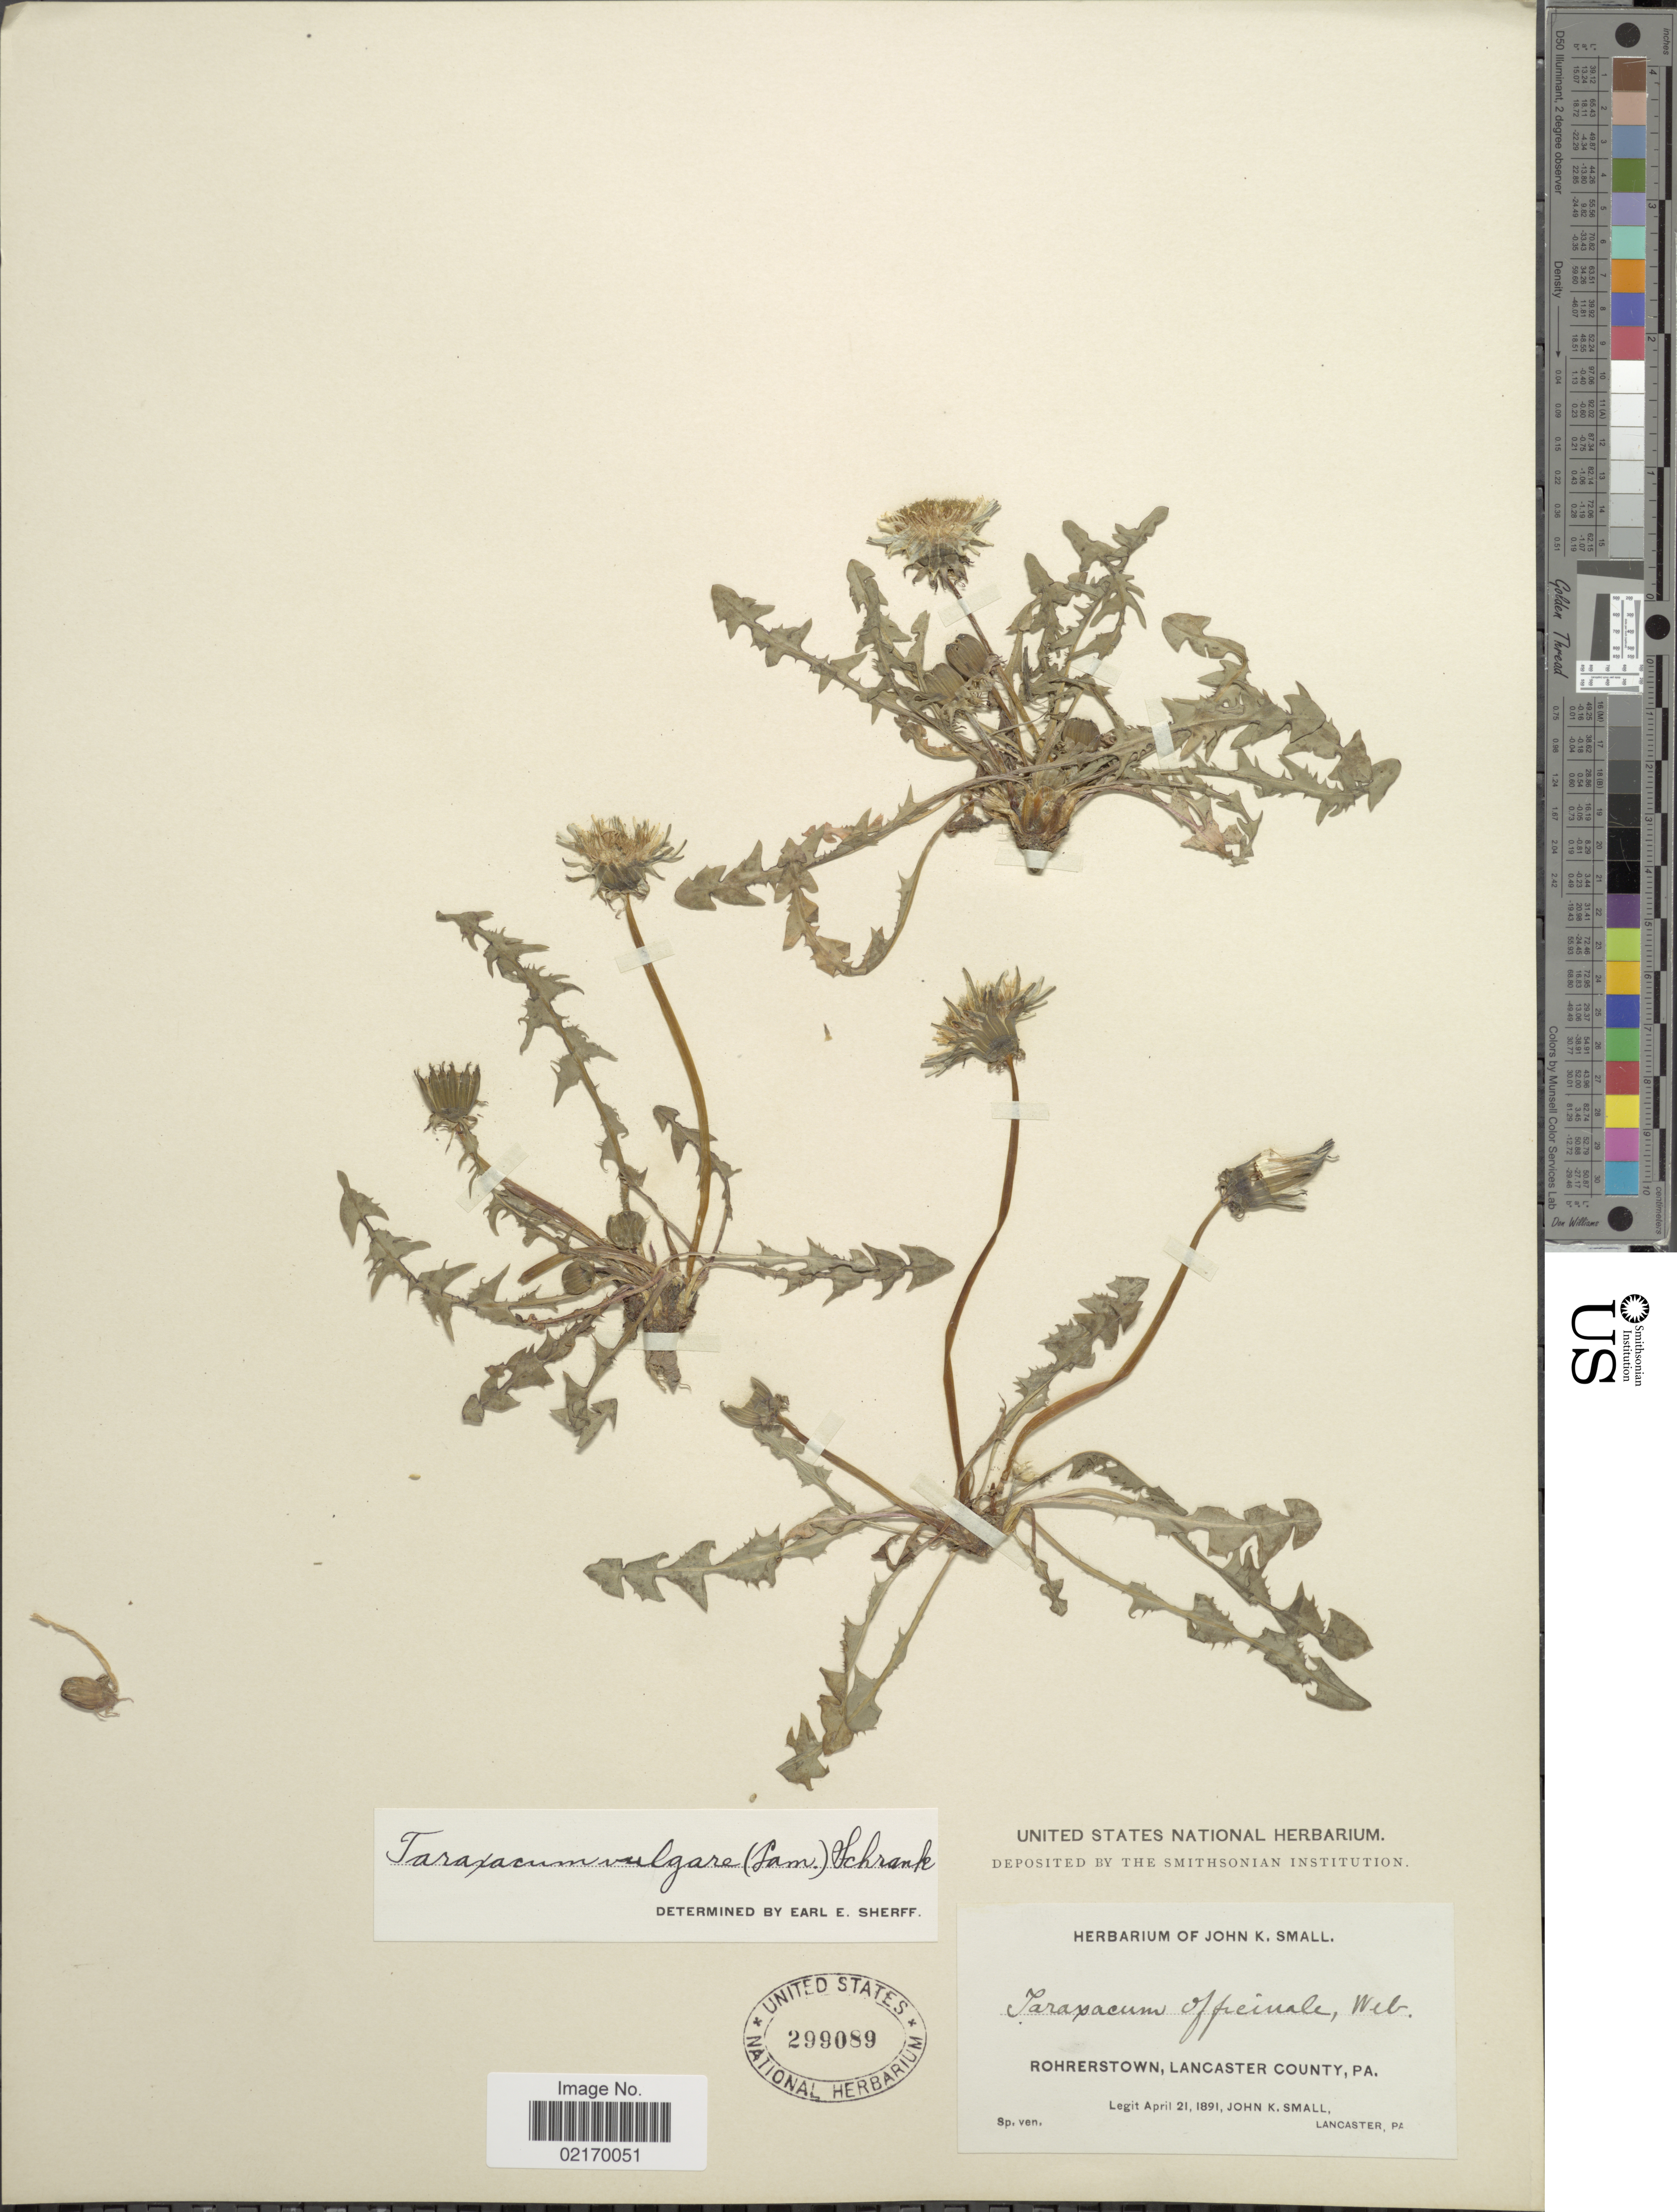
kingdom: Plantae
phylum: Tracheophyta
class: Magnoliopsida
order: Asterales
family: Asteraceae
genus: Taraxacum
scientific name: Taraxacum officinale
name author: G.H. Weber ex F.H. Wigg.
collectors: J. K. Small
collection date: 1891-04-21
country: United States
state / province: Pennsylvania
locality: Roherstown, Lancaster County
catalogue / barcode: US 299089